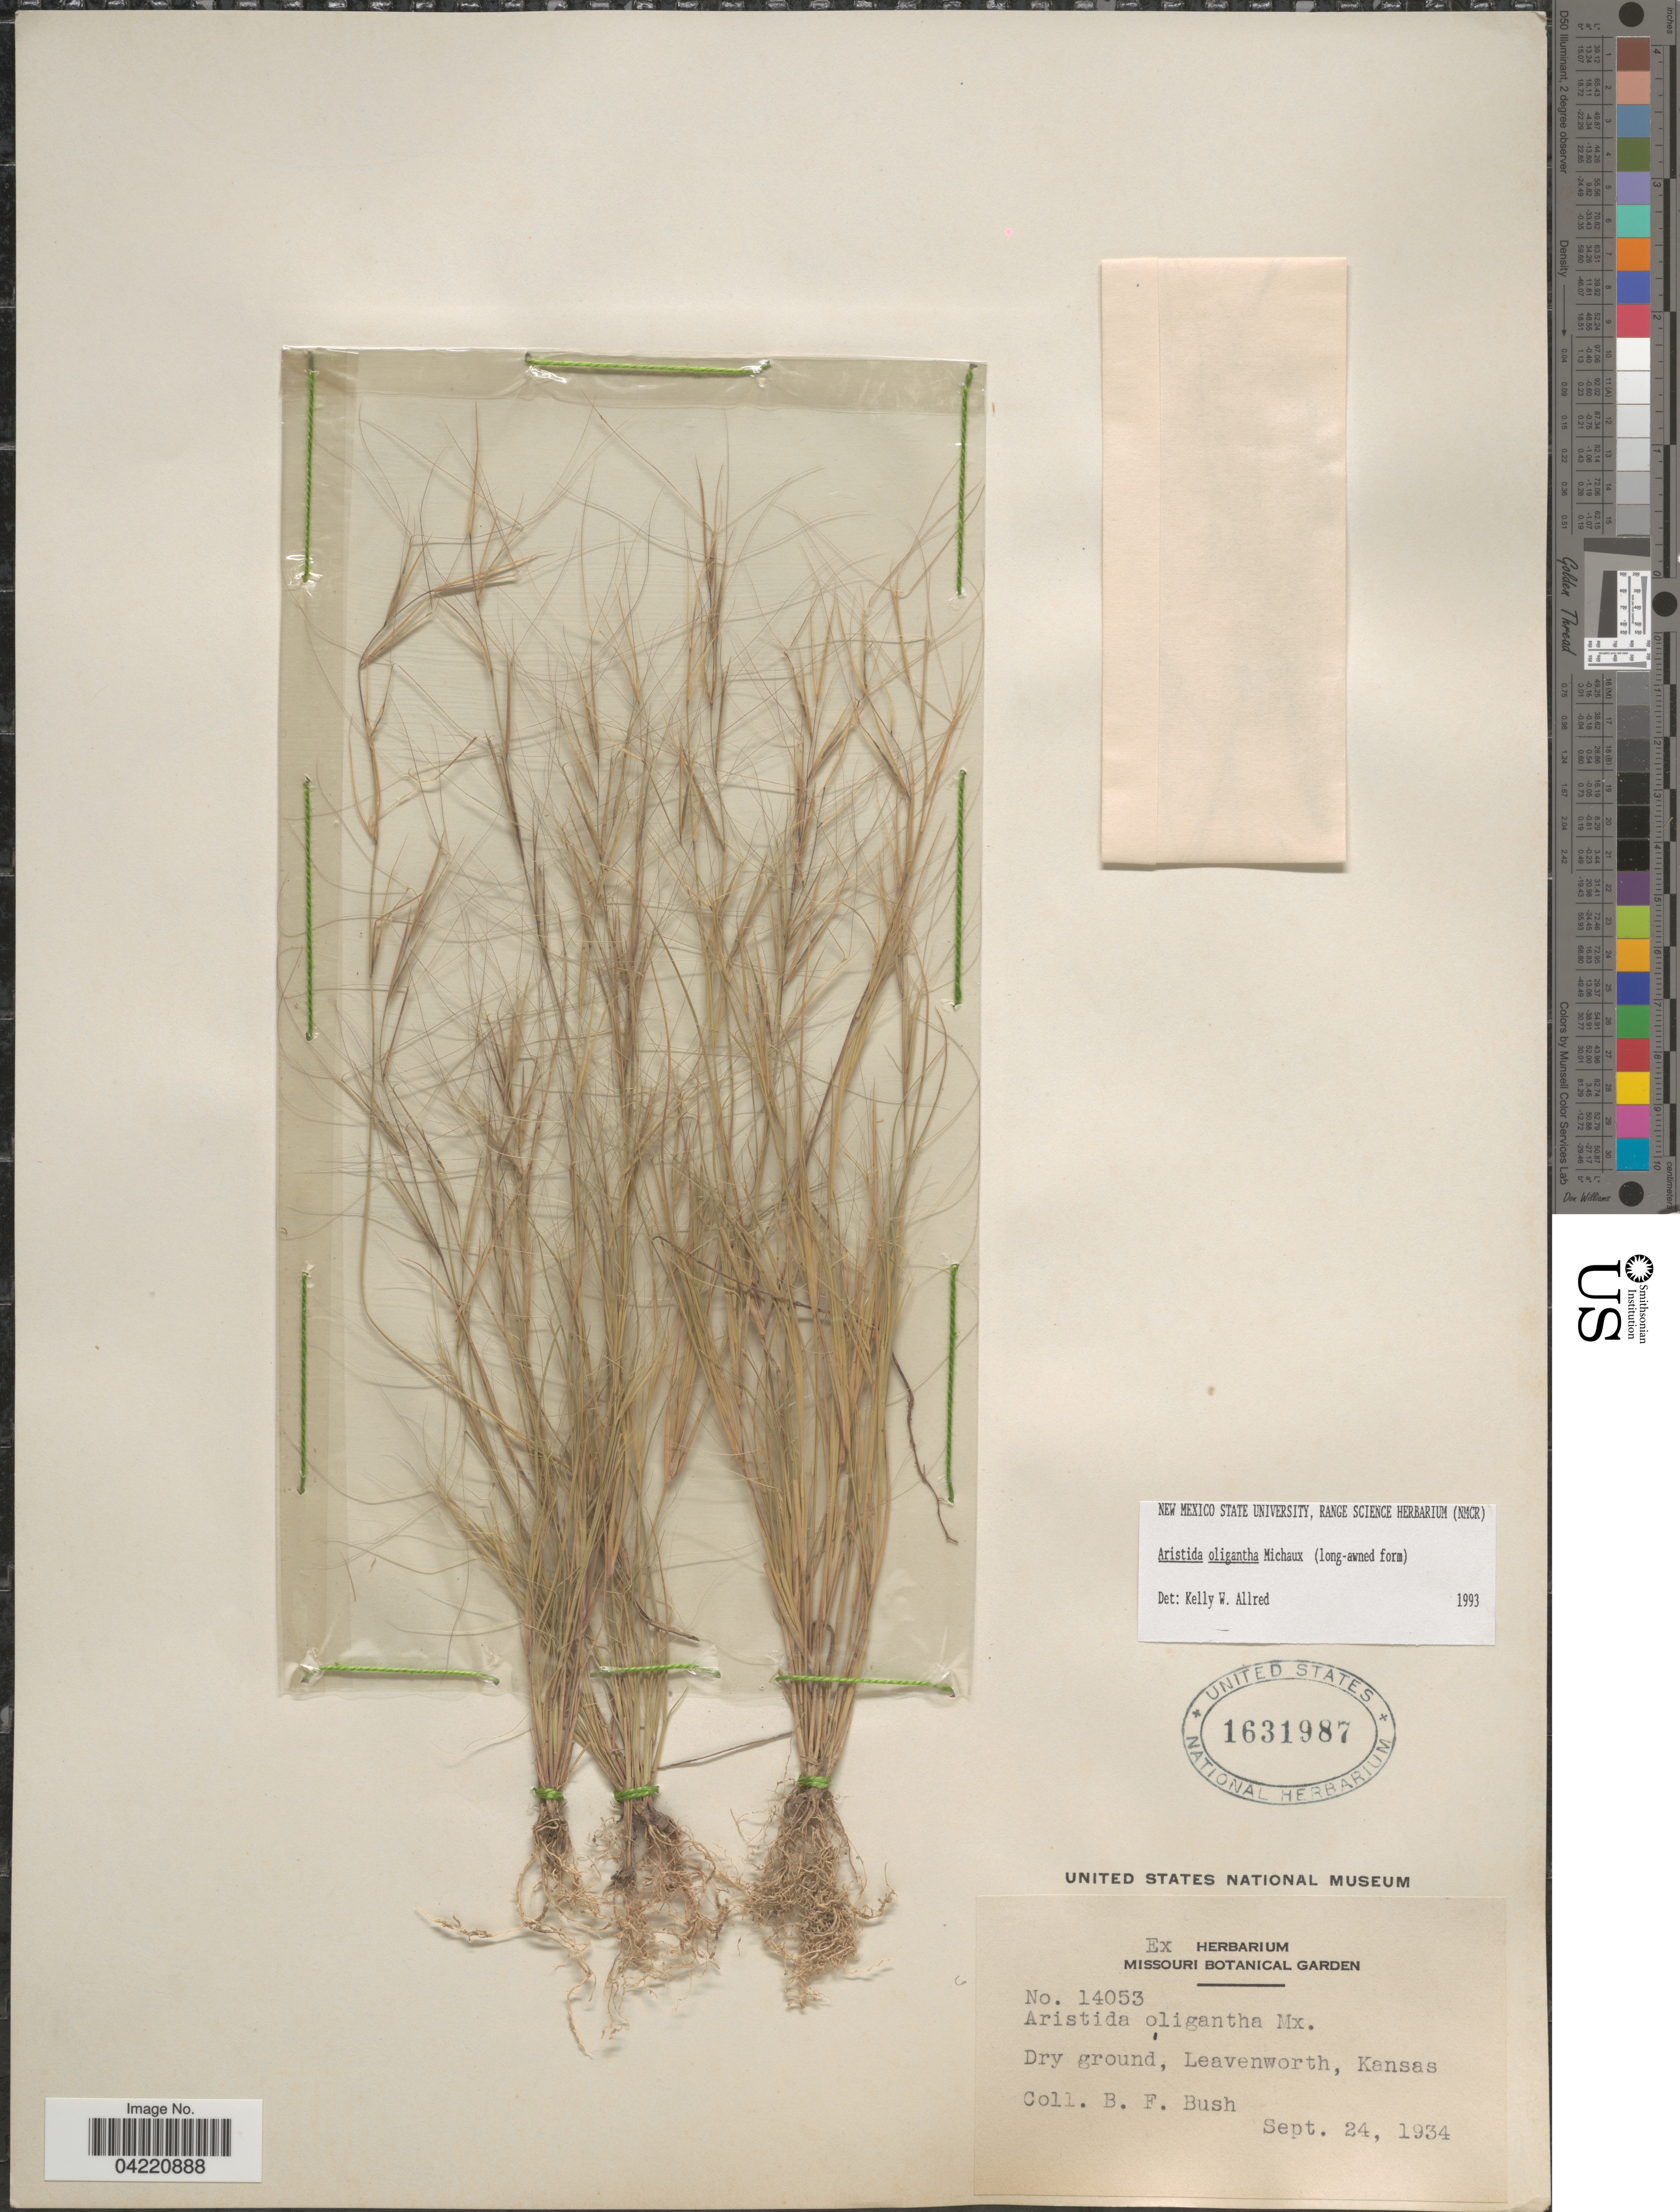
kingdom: Plantae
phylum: Tracheophyta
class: Liliopsida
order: Poales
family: Poaceae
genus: Aristida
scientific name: Aristida oligantha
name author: Michx.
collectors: B. F. Bush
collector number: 14053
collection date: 1934-09-24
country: United States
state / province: Kansas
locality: Leavenworth.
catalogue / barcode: US 1631987